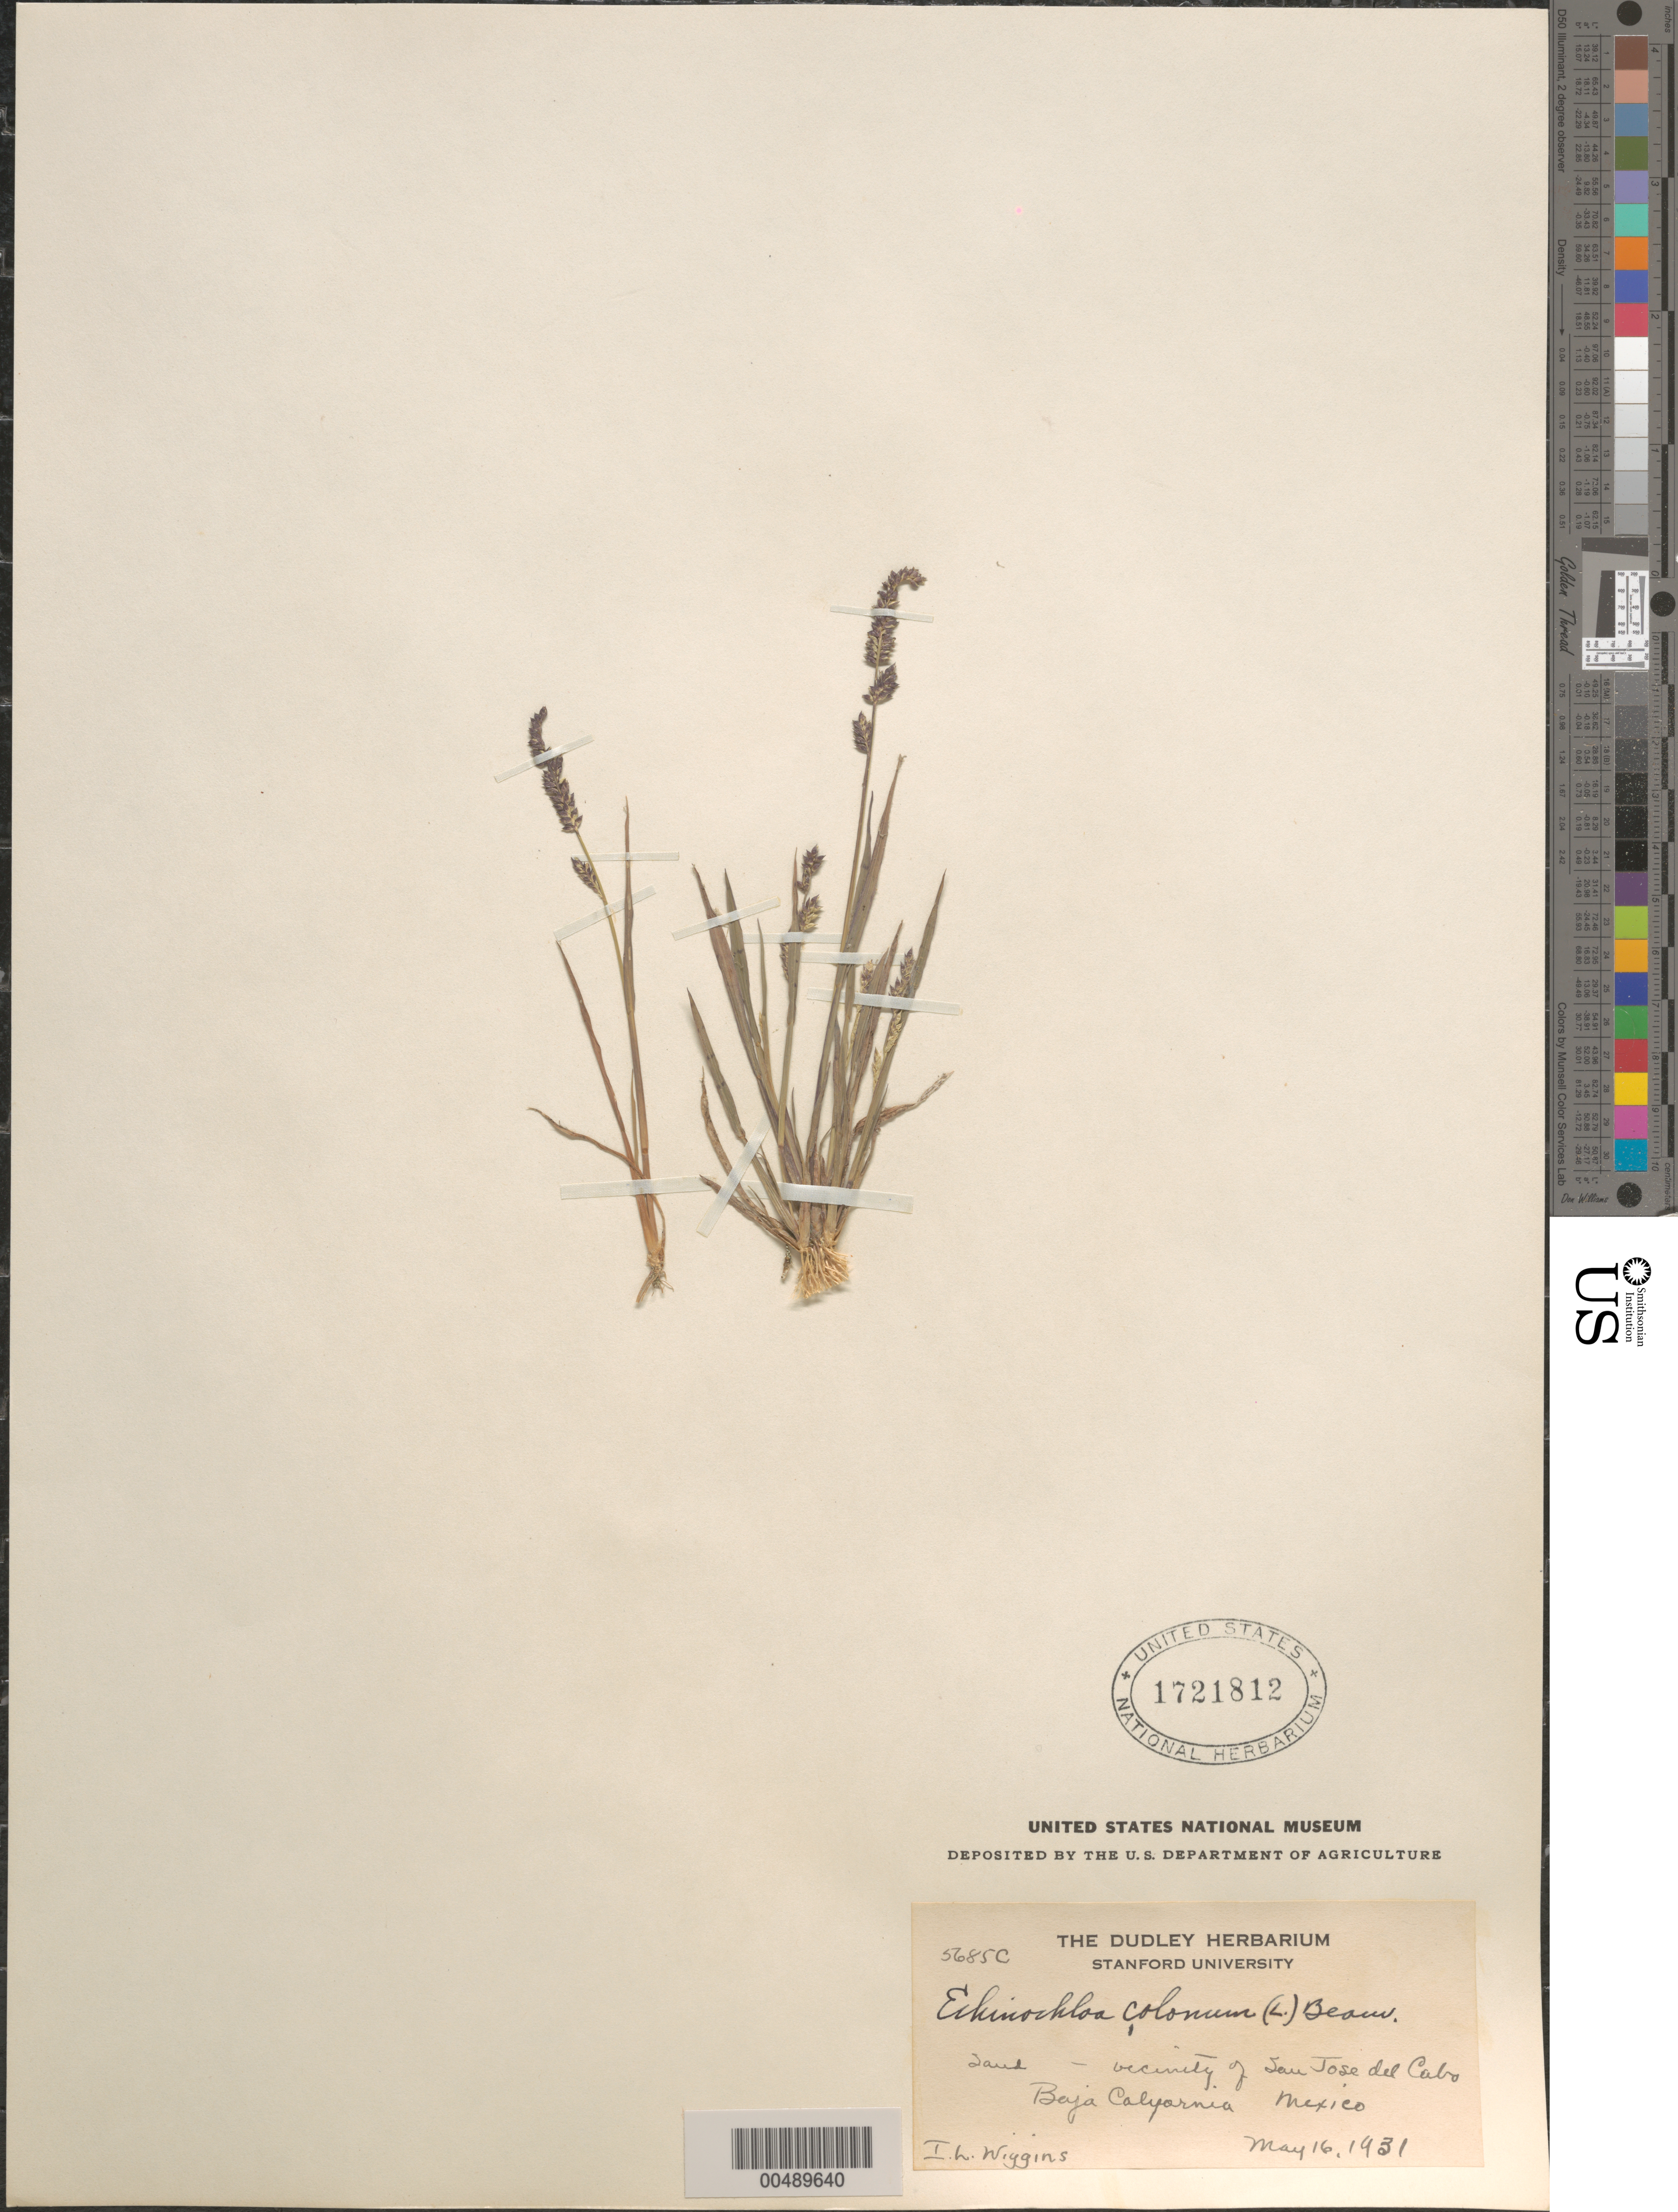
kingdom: Plantae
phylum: Tracheophyta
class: Liliopsida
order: Poales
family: Poaceae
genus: Echinochloa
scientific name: Echinochloa colona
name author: (L.) Link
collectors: I. L. Wiggins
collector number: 5685C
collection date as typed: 16 May 1931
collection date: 1931-05-16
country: Mexico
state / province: Baja California Sur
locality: Vicinity of San Jose del Cabo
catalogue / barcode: US 1721812